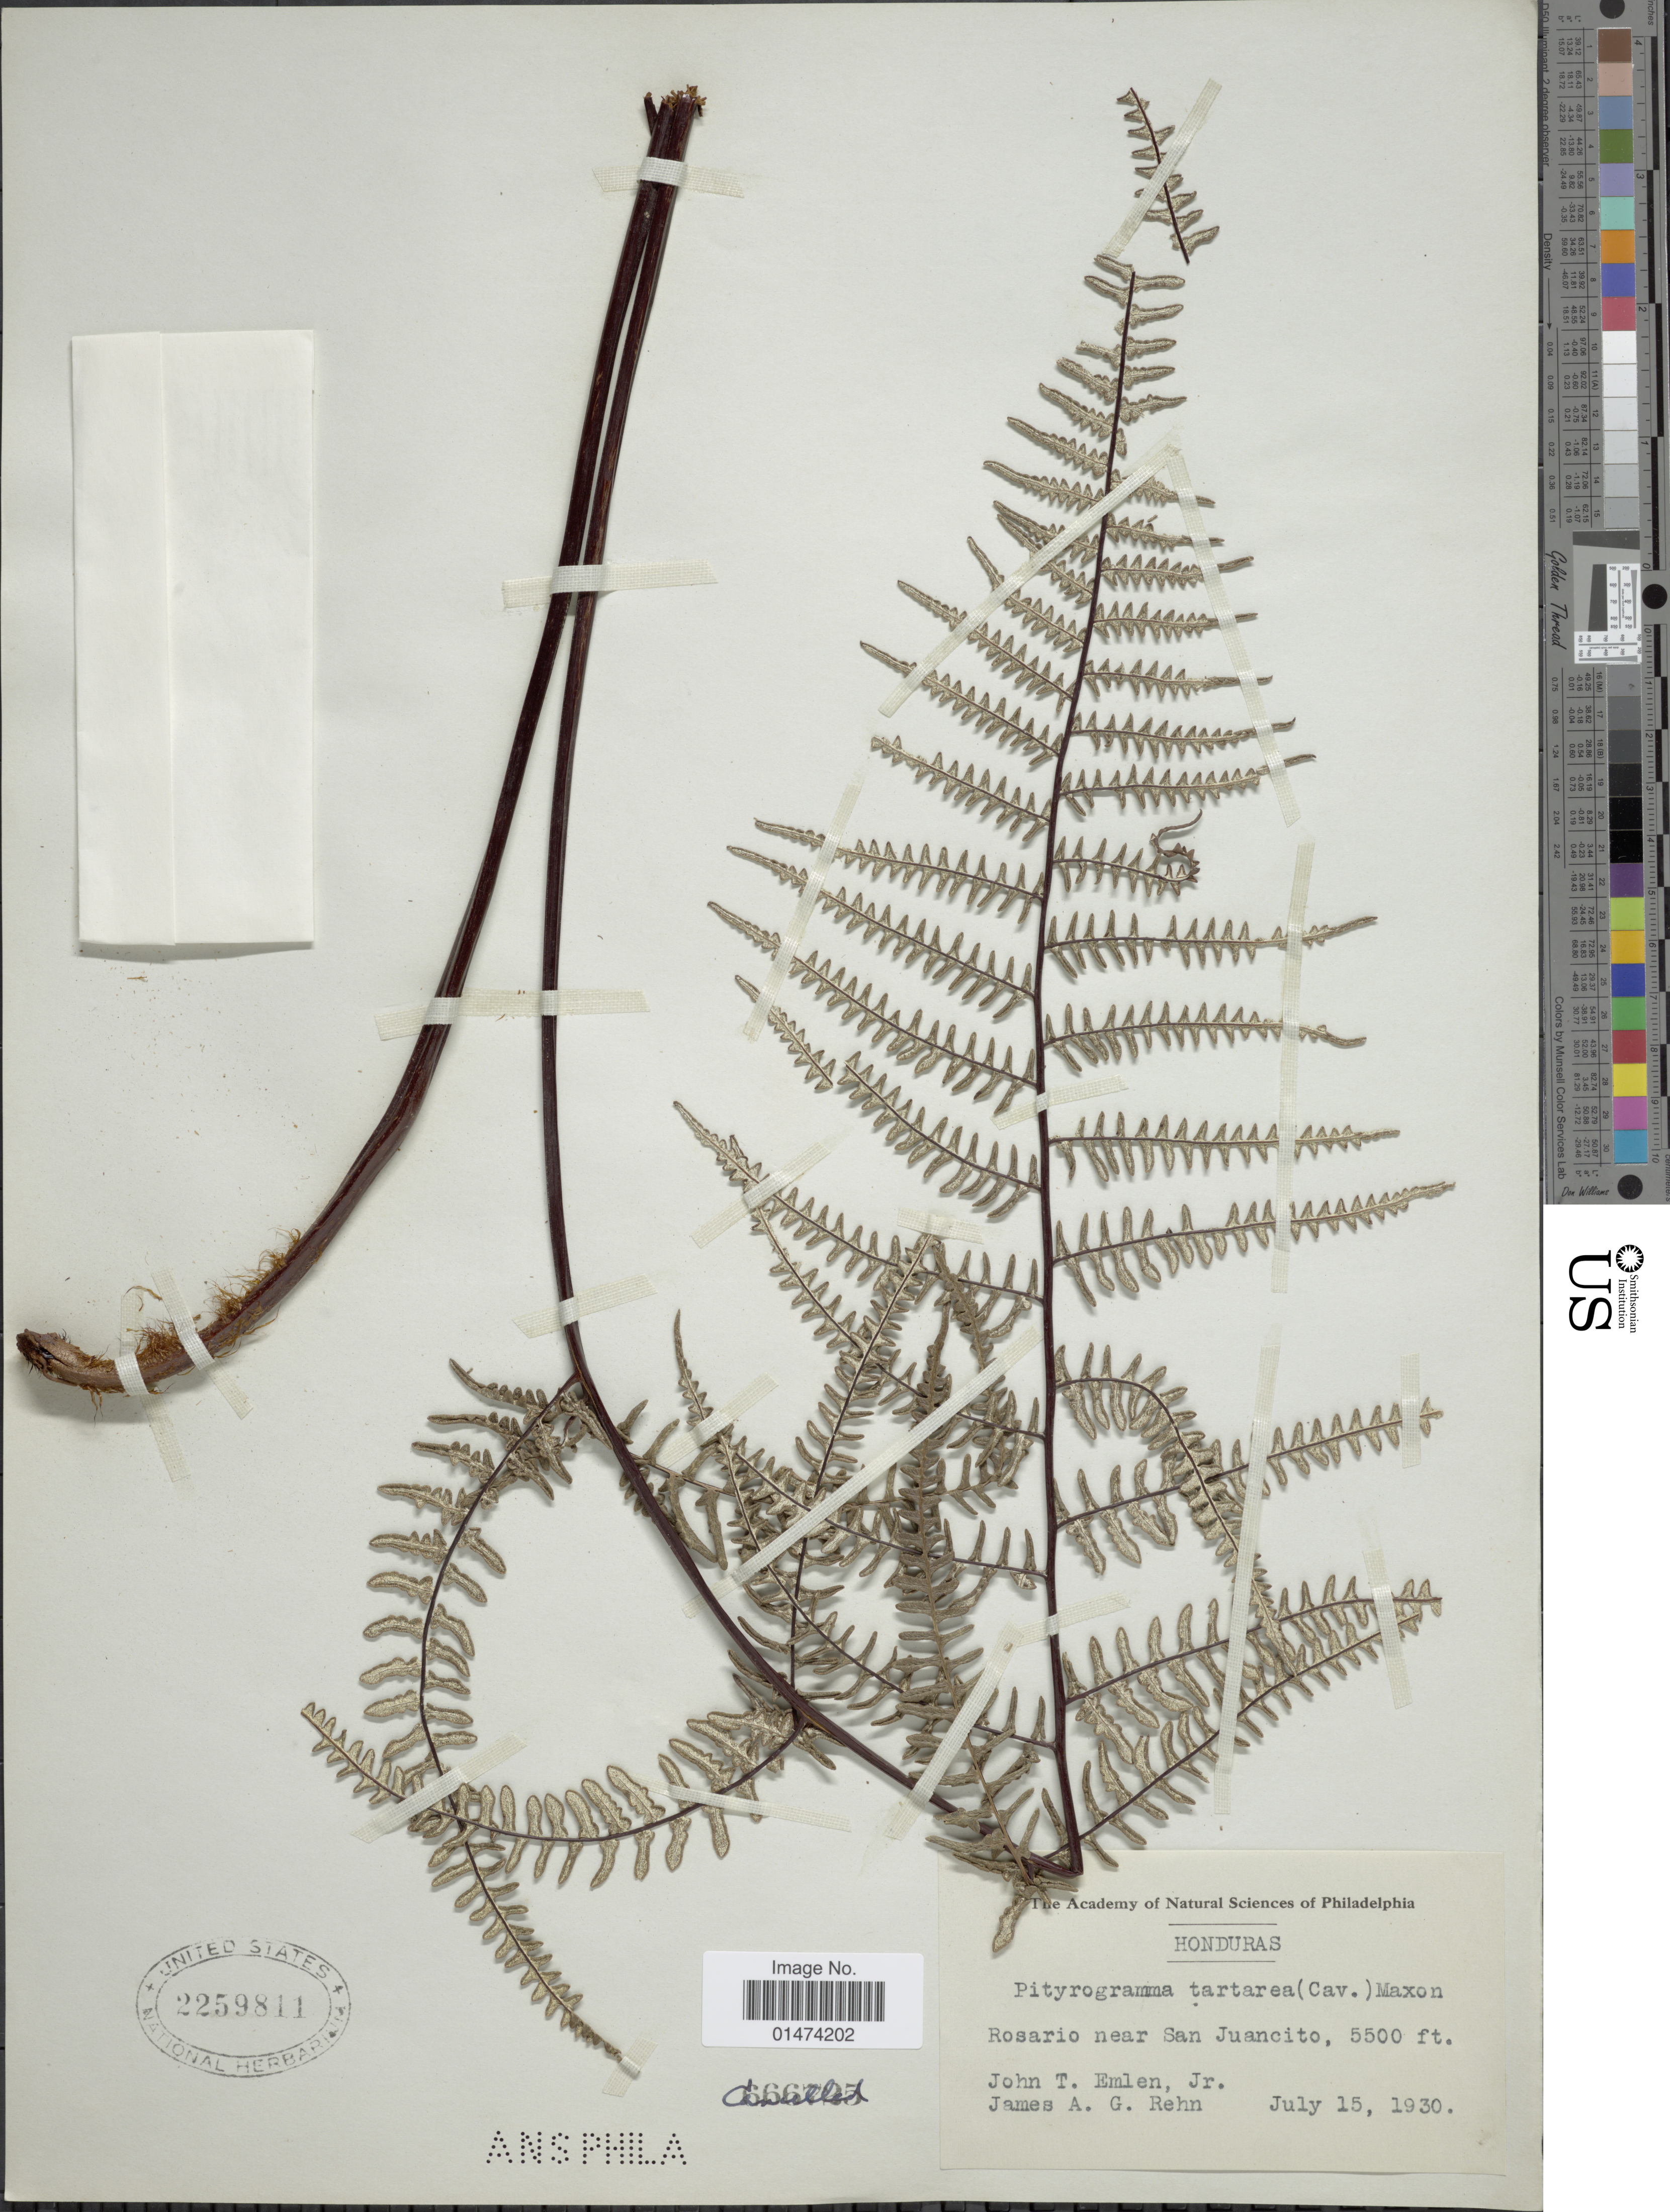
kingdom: Plantae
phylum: Tracheophyta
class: Polypodiopsida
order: Polypodiales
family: Pteridaceae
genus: Pityrogramma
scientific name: Pityrogramma tartarea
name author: (Cav.) Maxon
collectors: J. Emlen & J. Rehn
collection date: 1930-07-15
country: Honduras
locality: Rosario near san Juancito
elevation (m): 1676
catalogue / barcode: US 2259811